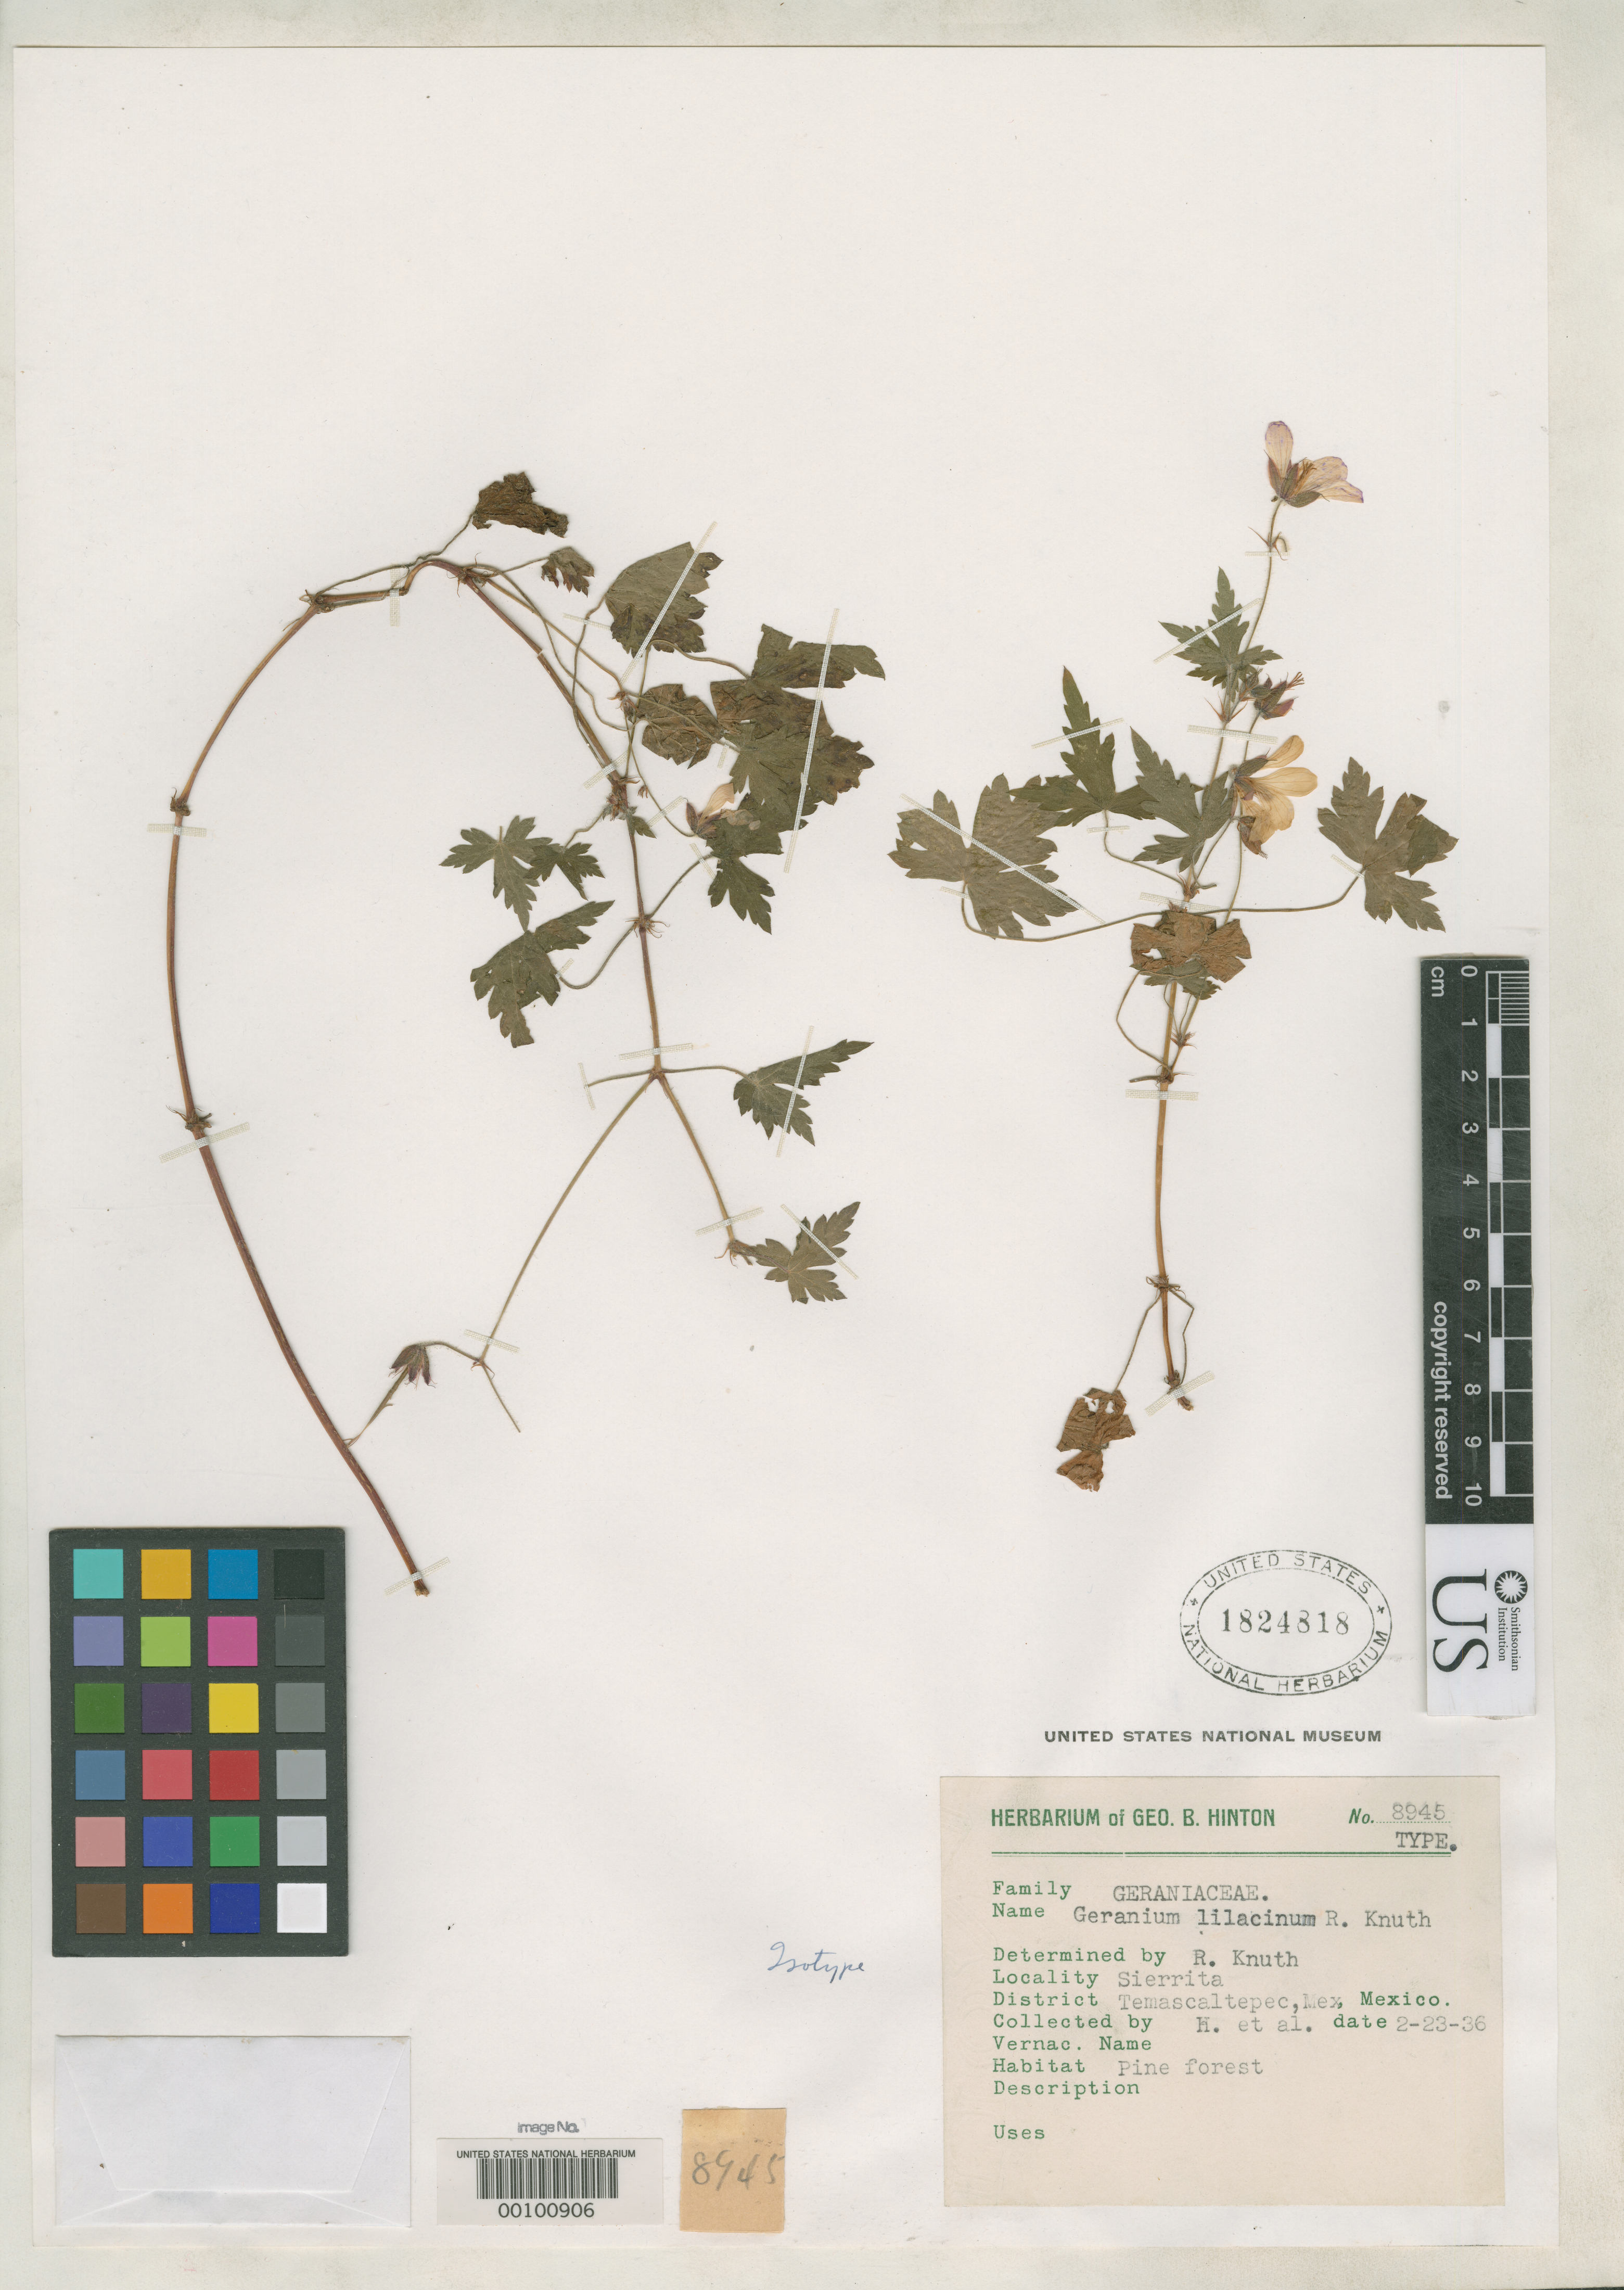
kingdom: Plantae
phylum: Tracheophyta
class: Magnoliopsida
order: Geraniales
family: Geraniaceae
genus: Geranium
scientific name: Geranium lilacinum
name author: R. Knuth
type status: Isotype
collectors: G. B. Hinton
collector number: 8945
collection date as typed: Feb 1936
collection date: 1936-02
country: Mexico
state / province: México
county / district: Temascaltepec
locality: Sierrita.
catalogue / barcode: US 1824818